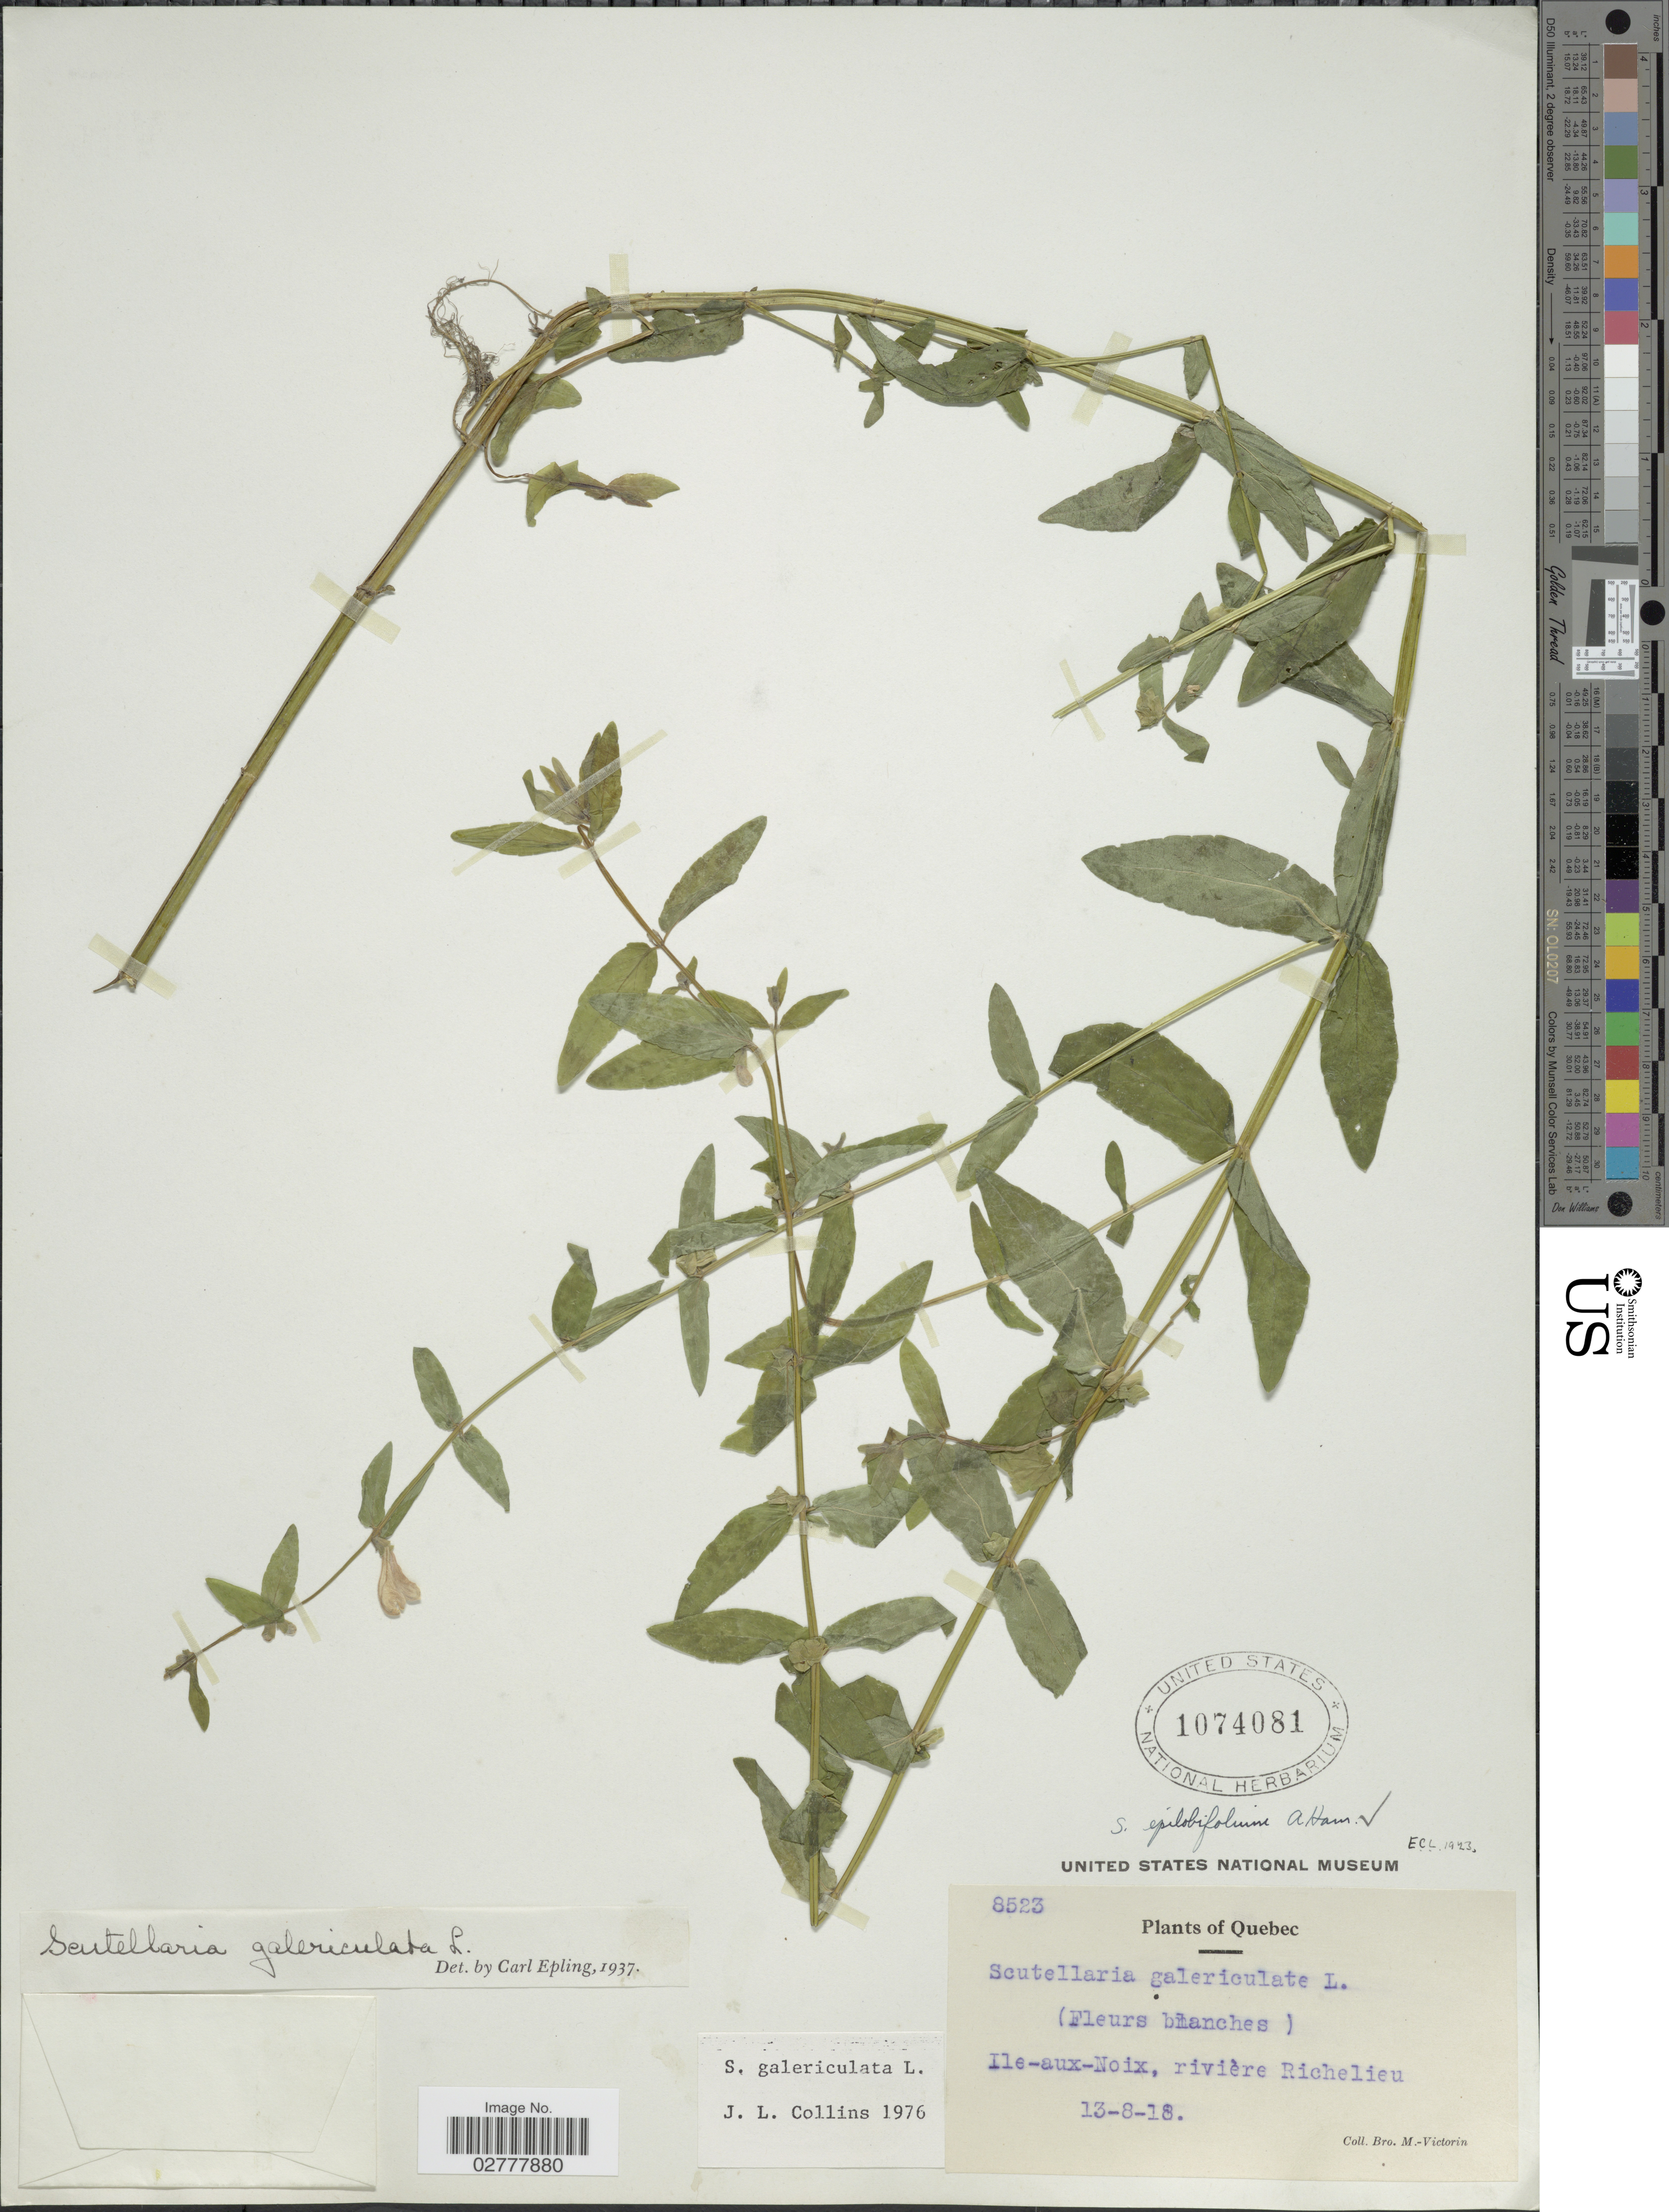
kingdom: Plantae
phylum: Tracheophyta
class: Magnoliopsida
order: Lamiales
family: Lamiaceae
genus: Scutellaria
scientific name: Scutellaria galericulata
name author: L.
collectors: Fr. Marie-Victorin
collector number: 8523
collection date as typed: Transcribed d/m/y: 13/8/18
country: Canada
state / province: Quebec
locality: Ile-aux-Noix, rivière Richelieu.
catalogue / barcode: US 1074081